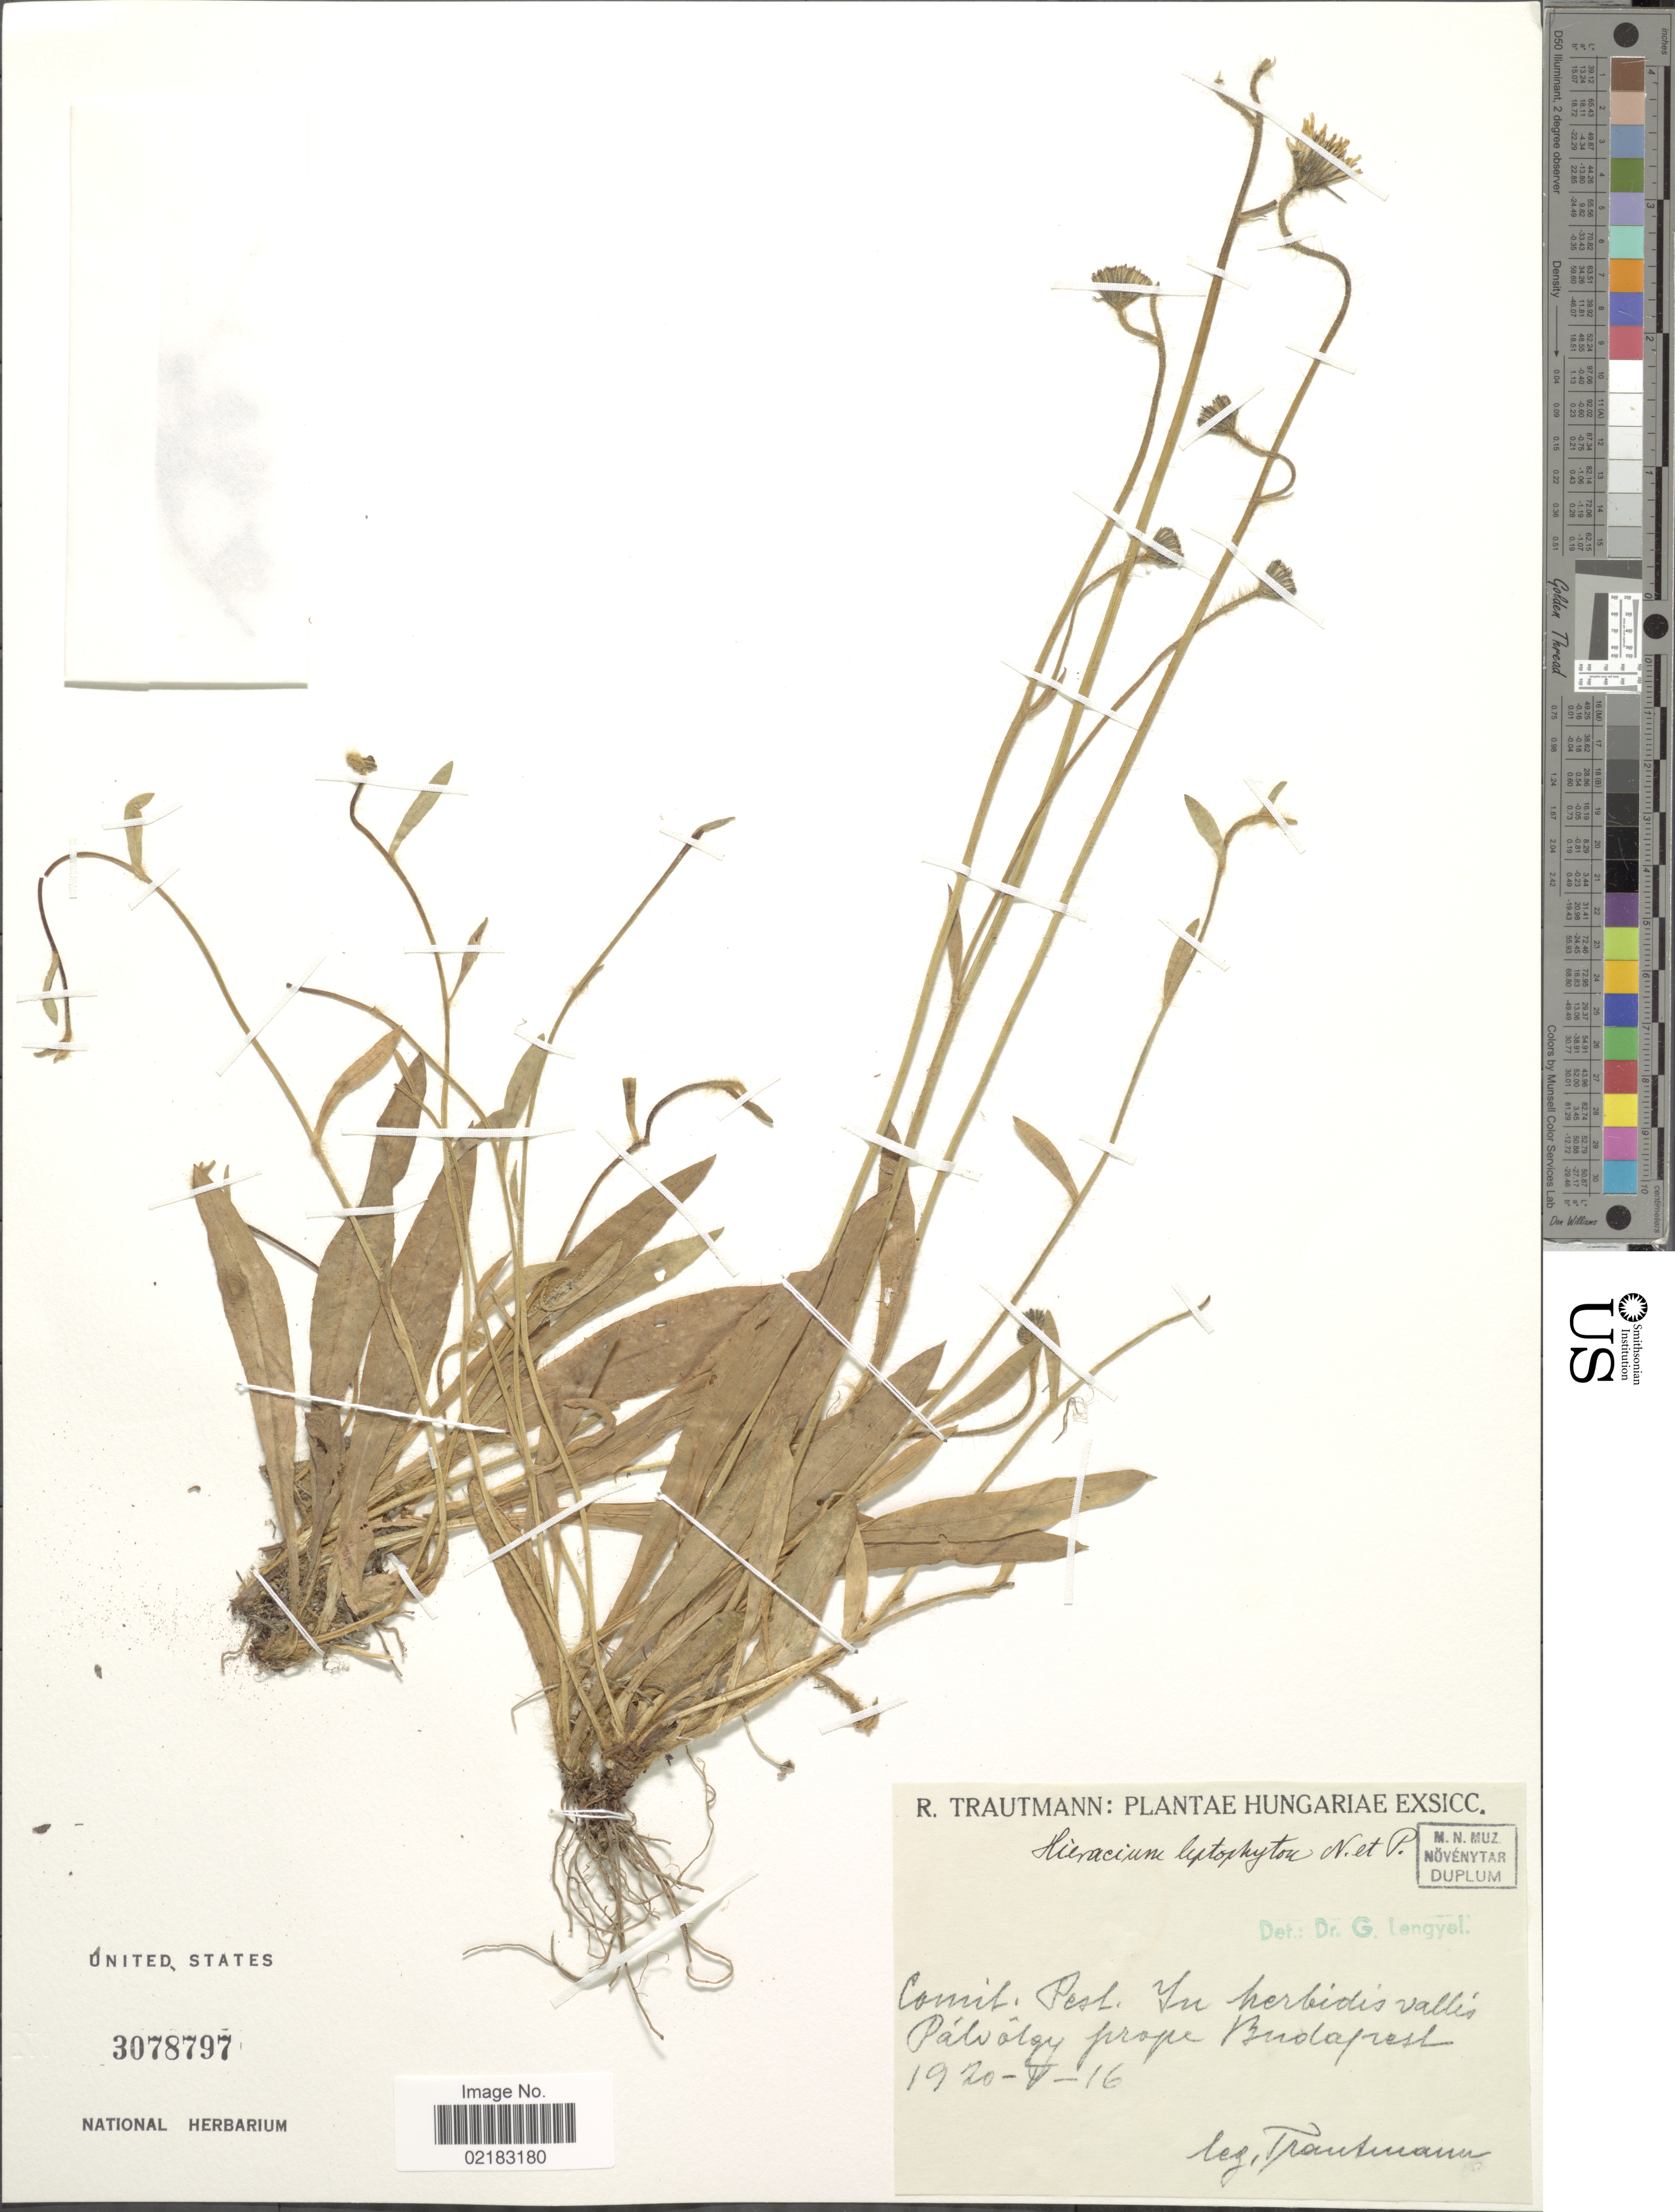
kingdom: Plantae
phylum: Tracheophyta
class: Magnoliopsida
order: Asterales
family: Asteraceae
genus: Pilosella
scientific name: Pilosella leptophyton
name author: (Näg. & Peter) S. Bräut. & Greuter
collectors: R. Trautmann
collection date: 1920-05-16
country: Hungary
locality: Comit pesl Yu herbidis vallis Palvoloy firapo Budapest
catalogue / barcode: US 3078797